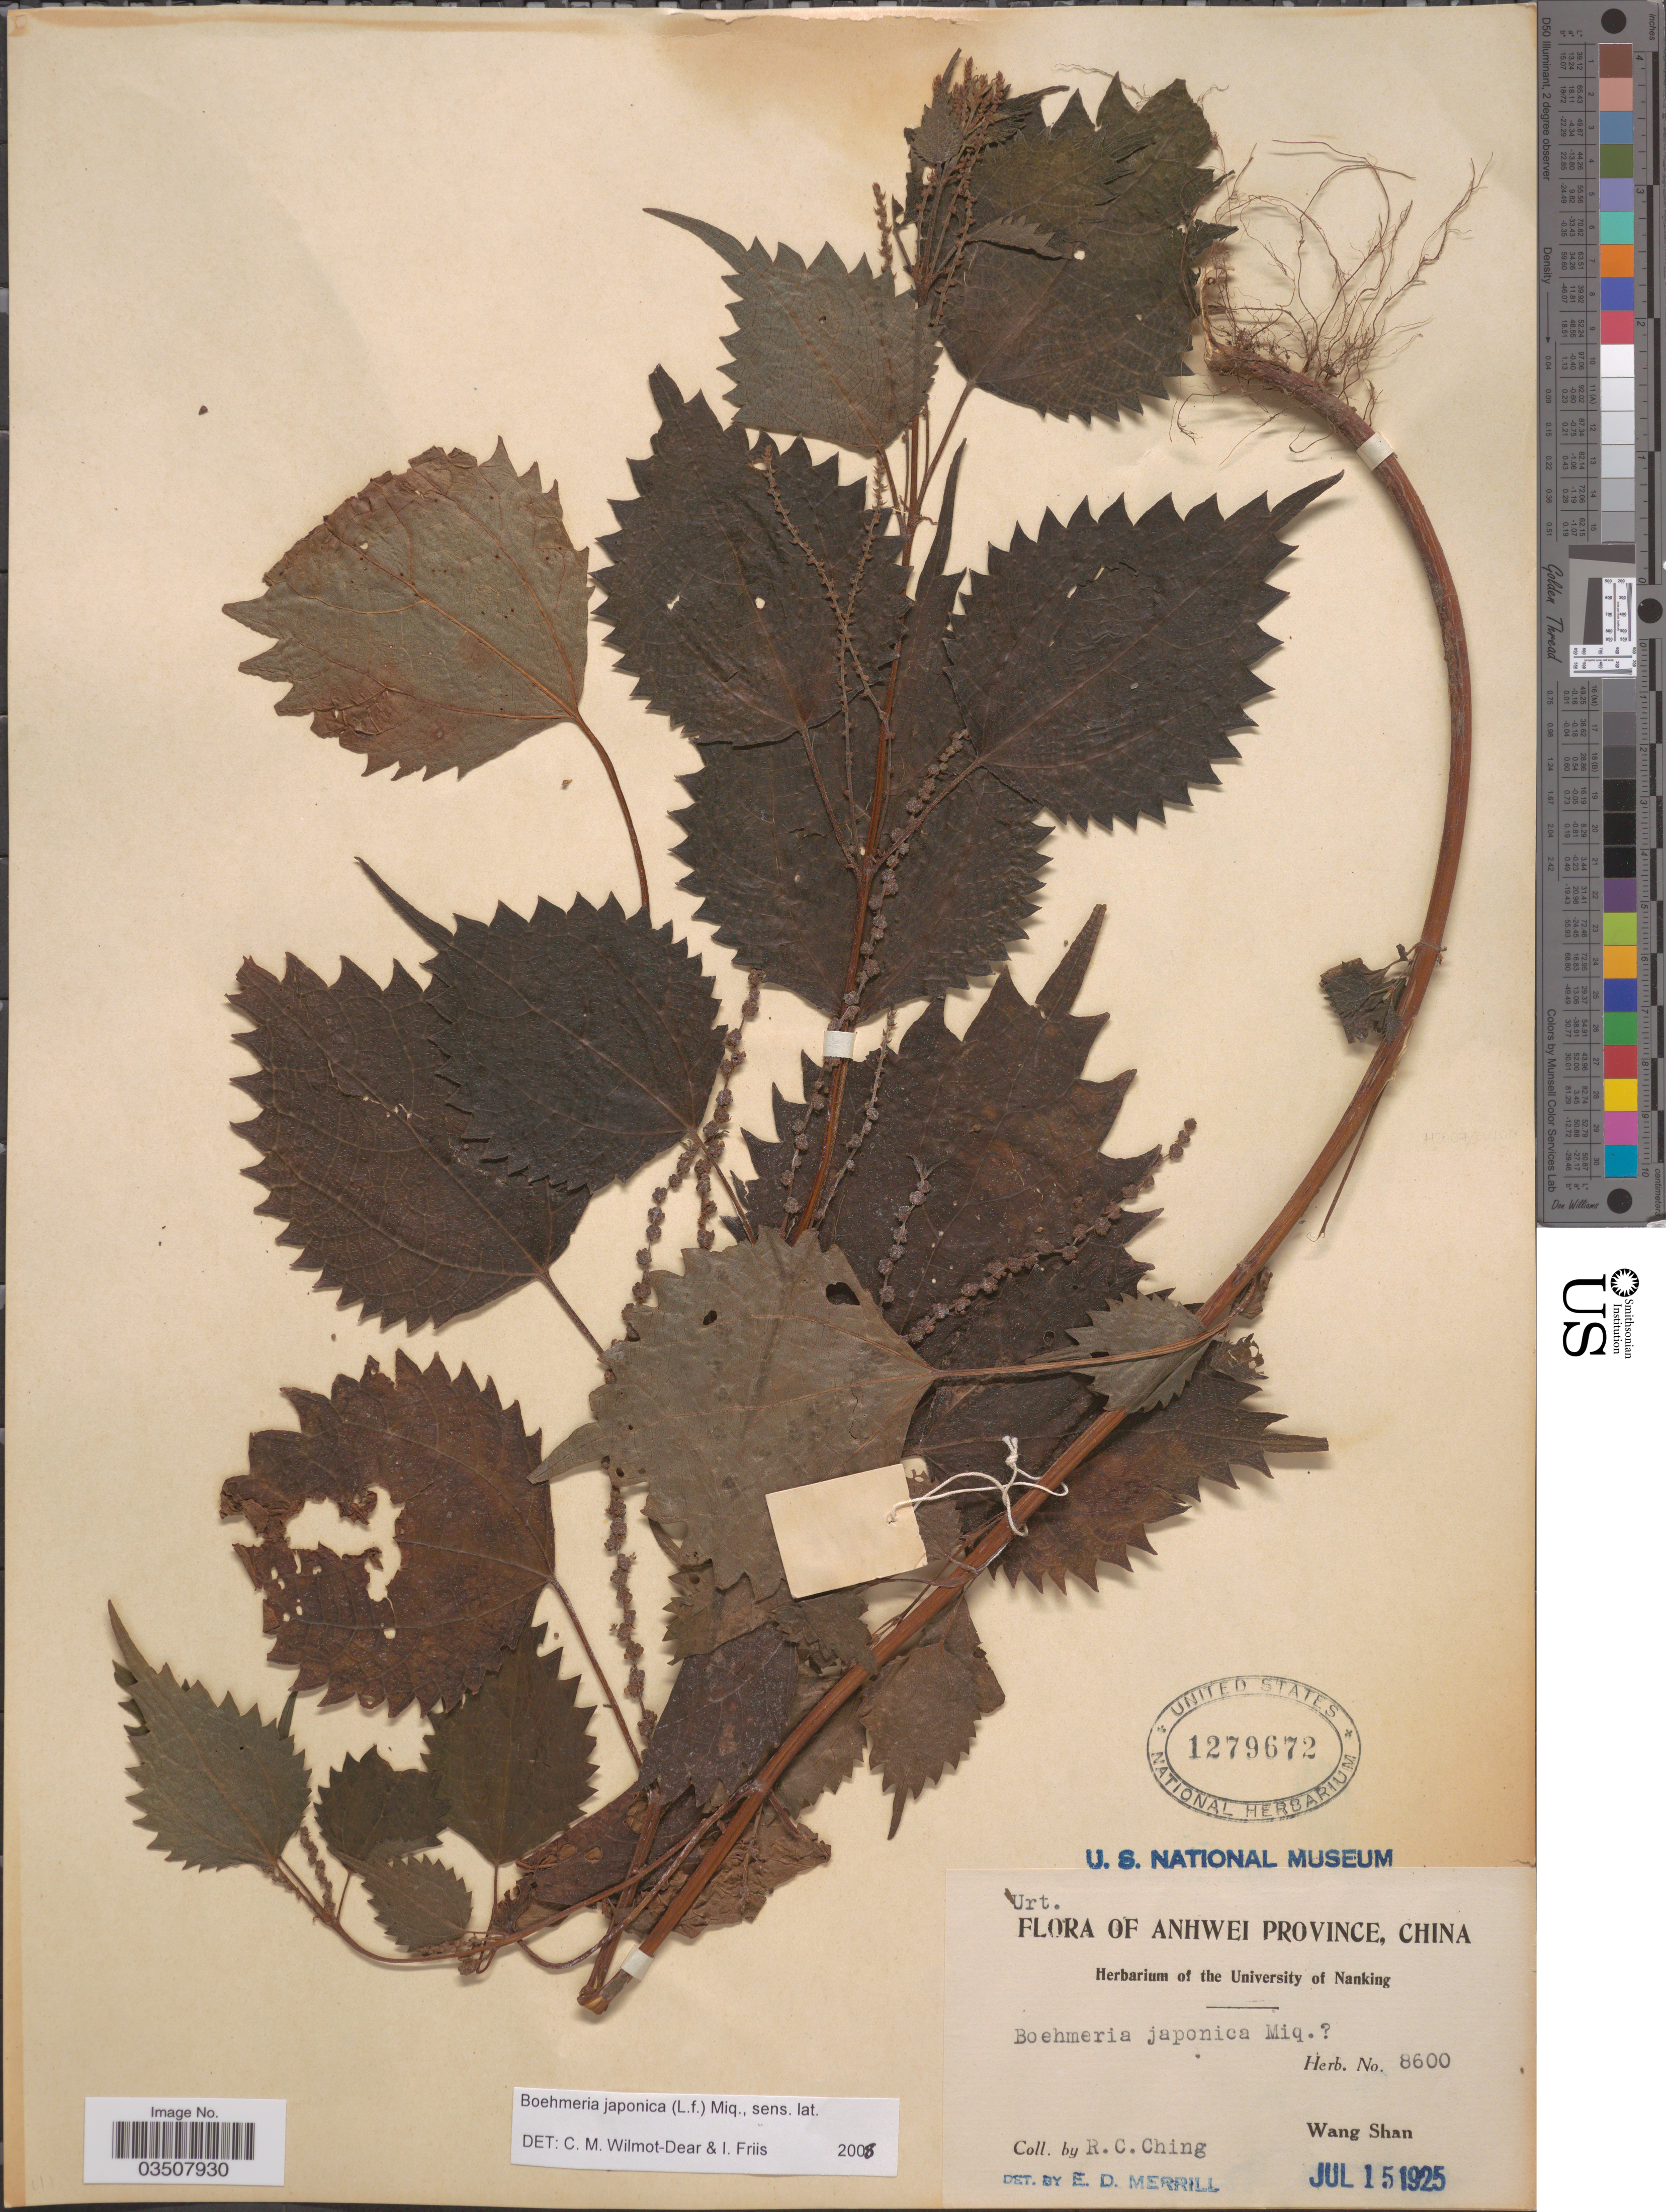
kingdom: Plantae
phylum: Tracheophyta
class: Magnoliopsida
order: Rosales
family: Urticaceae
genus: Boehmeria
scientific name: Boehmeria japonica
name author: (L. f.) Miq.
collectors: R. C. Ching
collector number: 8600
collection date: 1925-07-15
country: China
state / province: Anhui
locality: Anhwei Province. Wang Shan.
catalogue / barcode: US 1279672